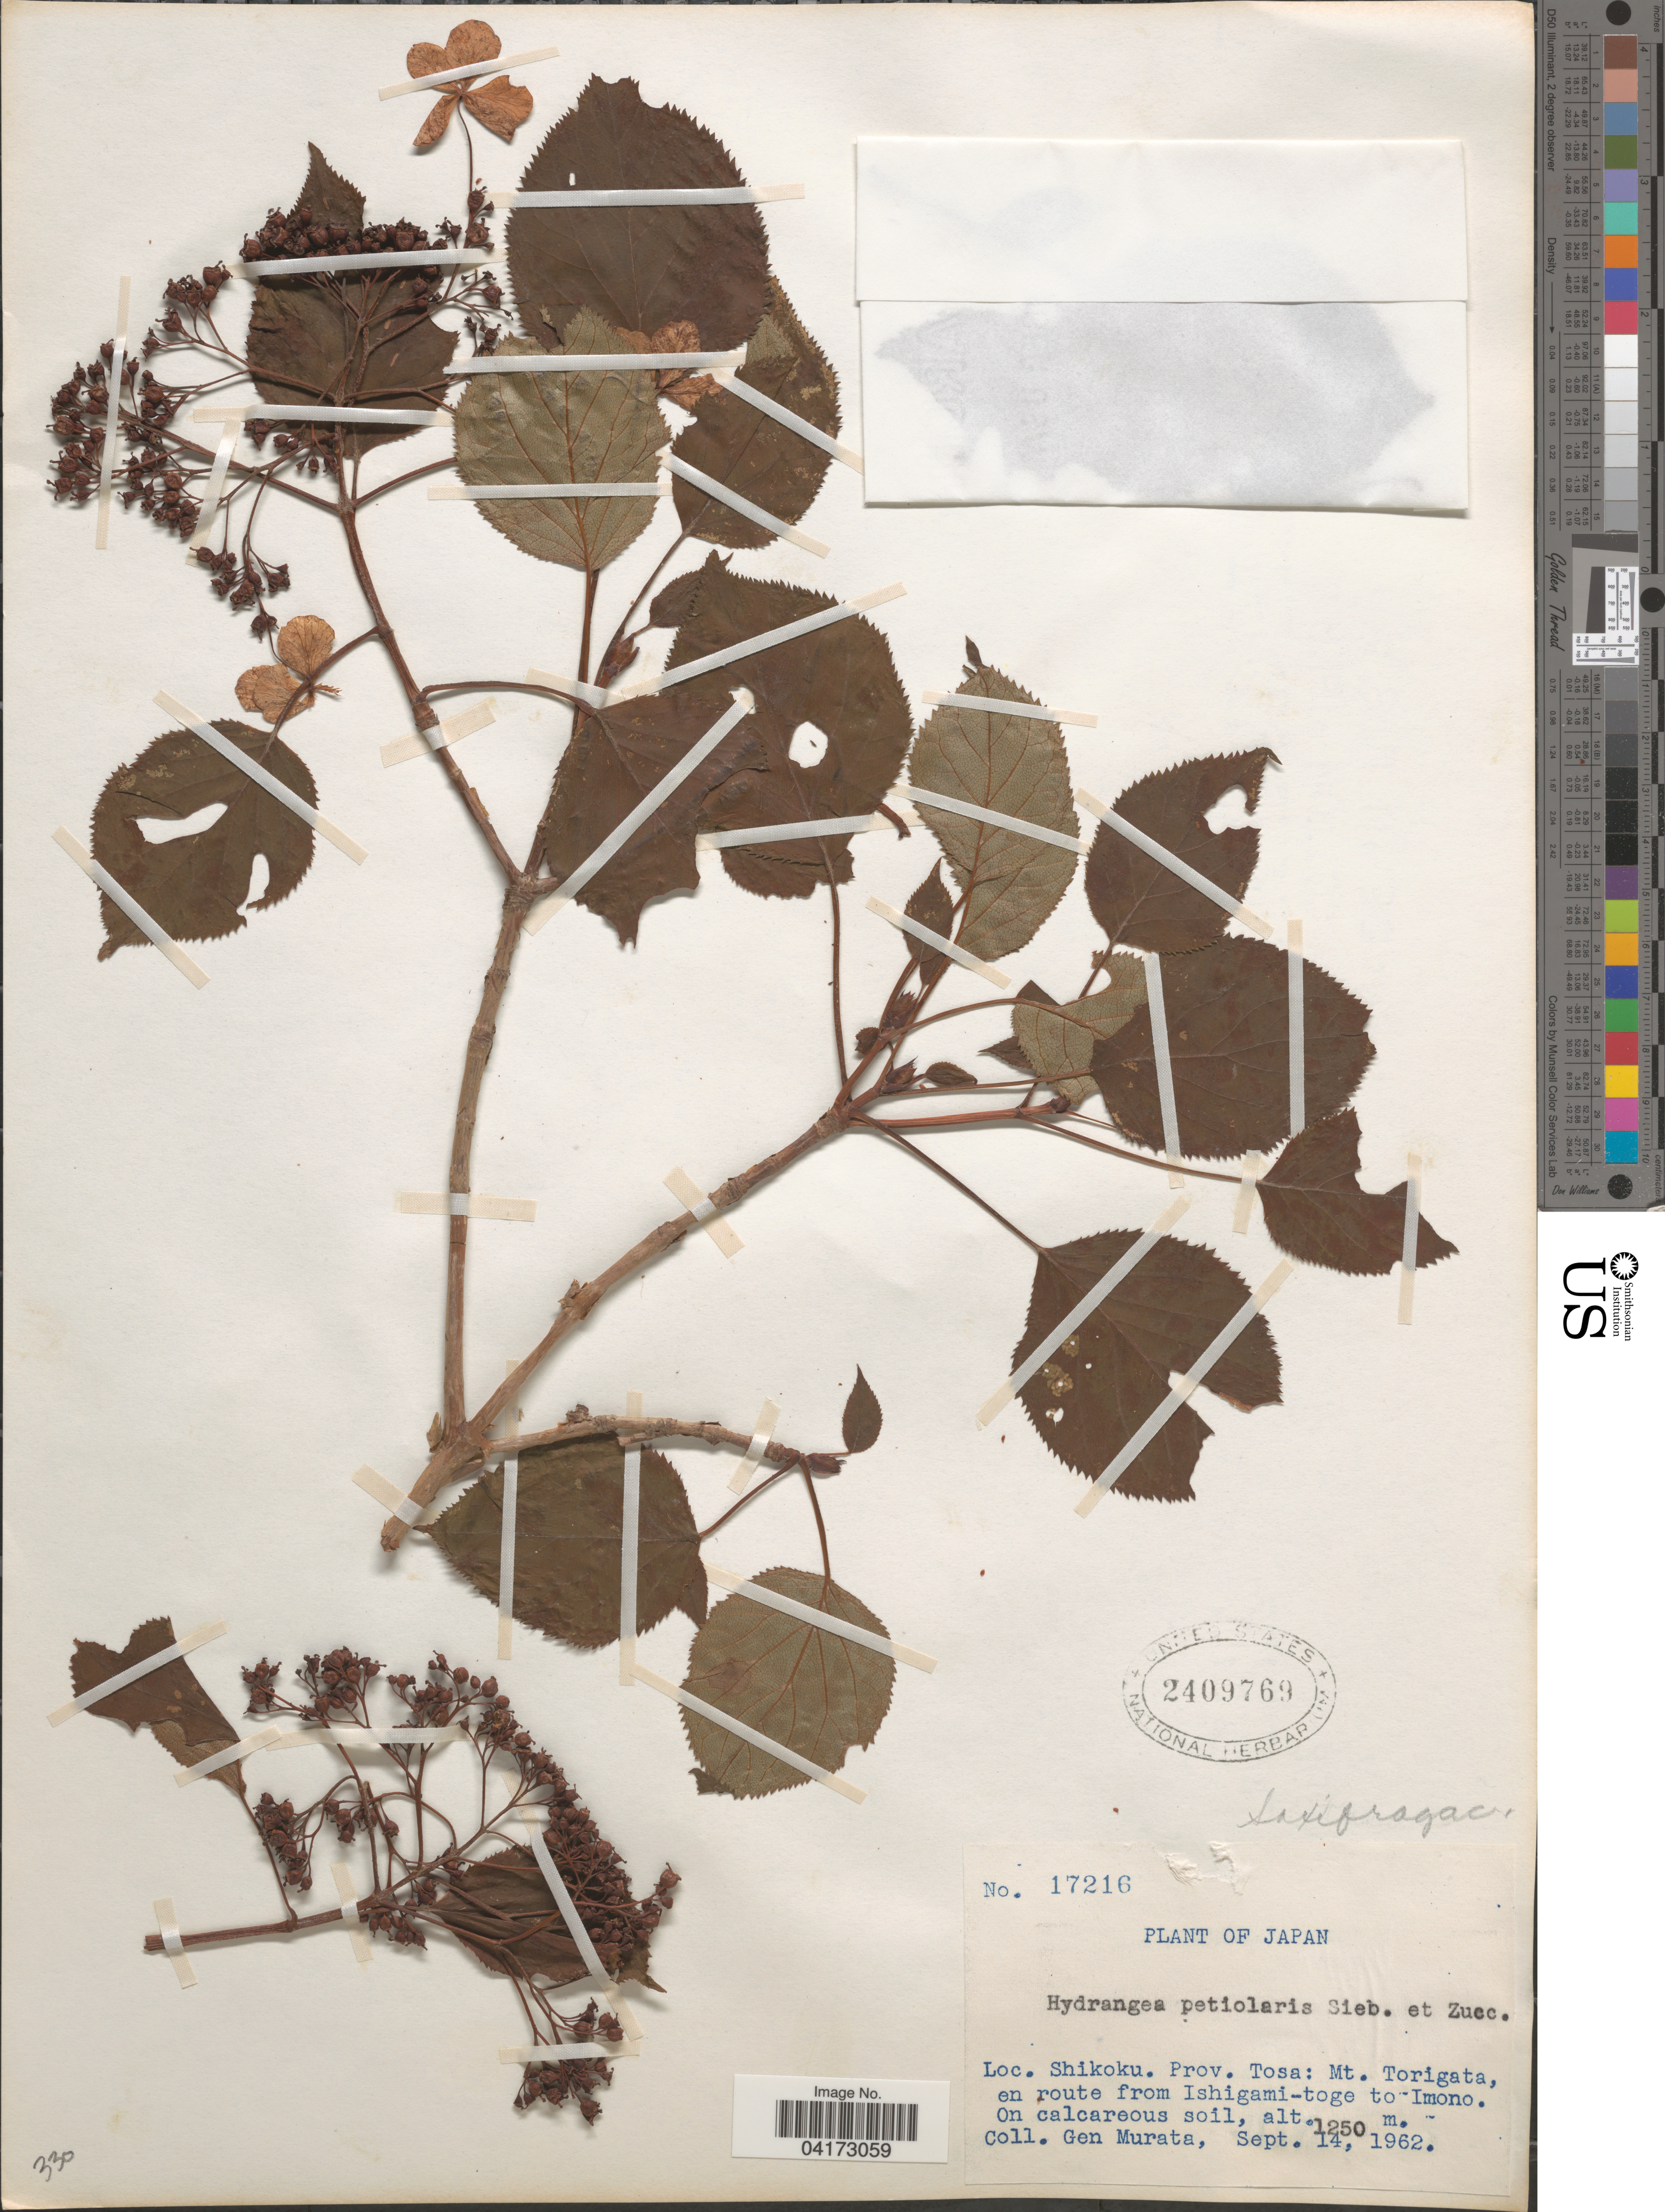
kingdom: Plantae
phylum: Tracheophyta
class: Magnoliopsida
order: Cornales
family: Hydrangeaceae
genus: Hydrangea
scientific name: Hydrangea petiolaris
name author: Siebold & Zucc.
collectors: G. Murata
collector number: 17216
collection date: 1962-09-14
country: Japan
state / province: Koti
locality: Shikoku. Prov. Tosa: Mt. Torigata, en route from Ishigami-toge to Imono.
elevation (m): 1250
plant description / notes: Fruit temporarily sampled for micro-CT scanning.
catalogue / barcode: US 2409769